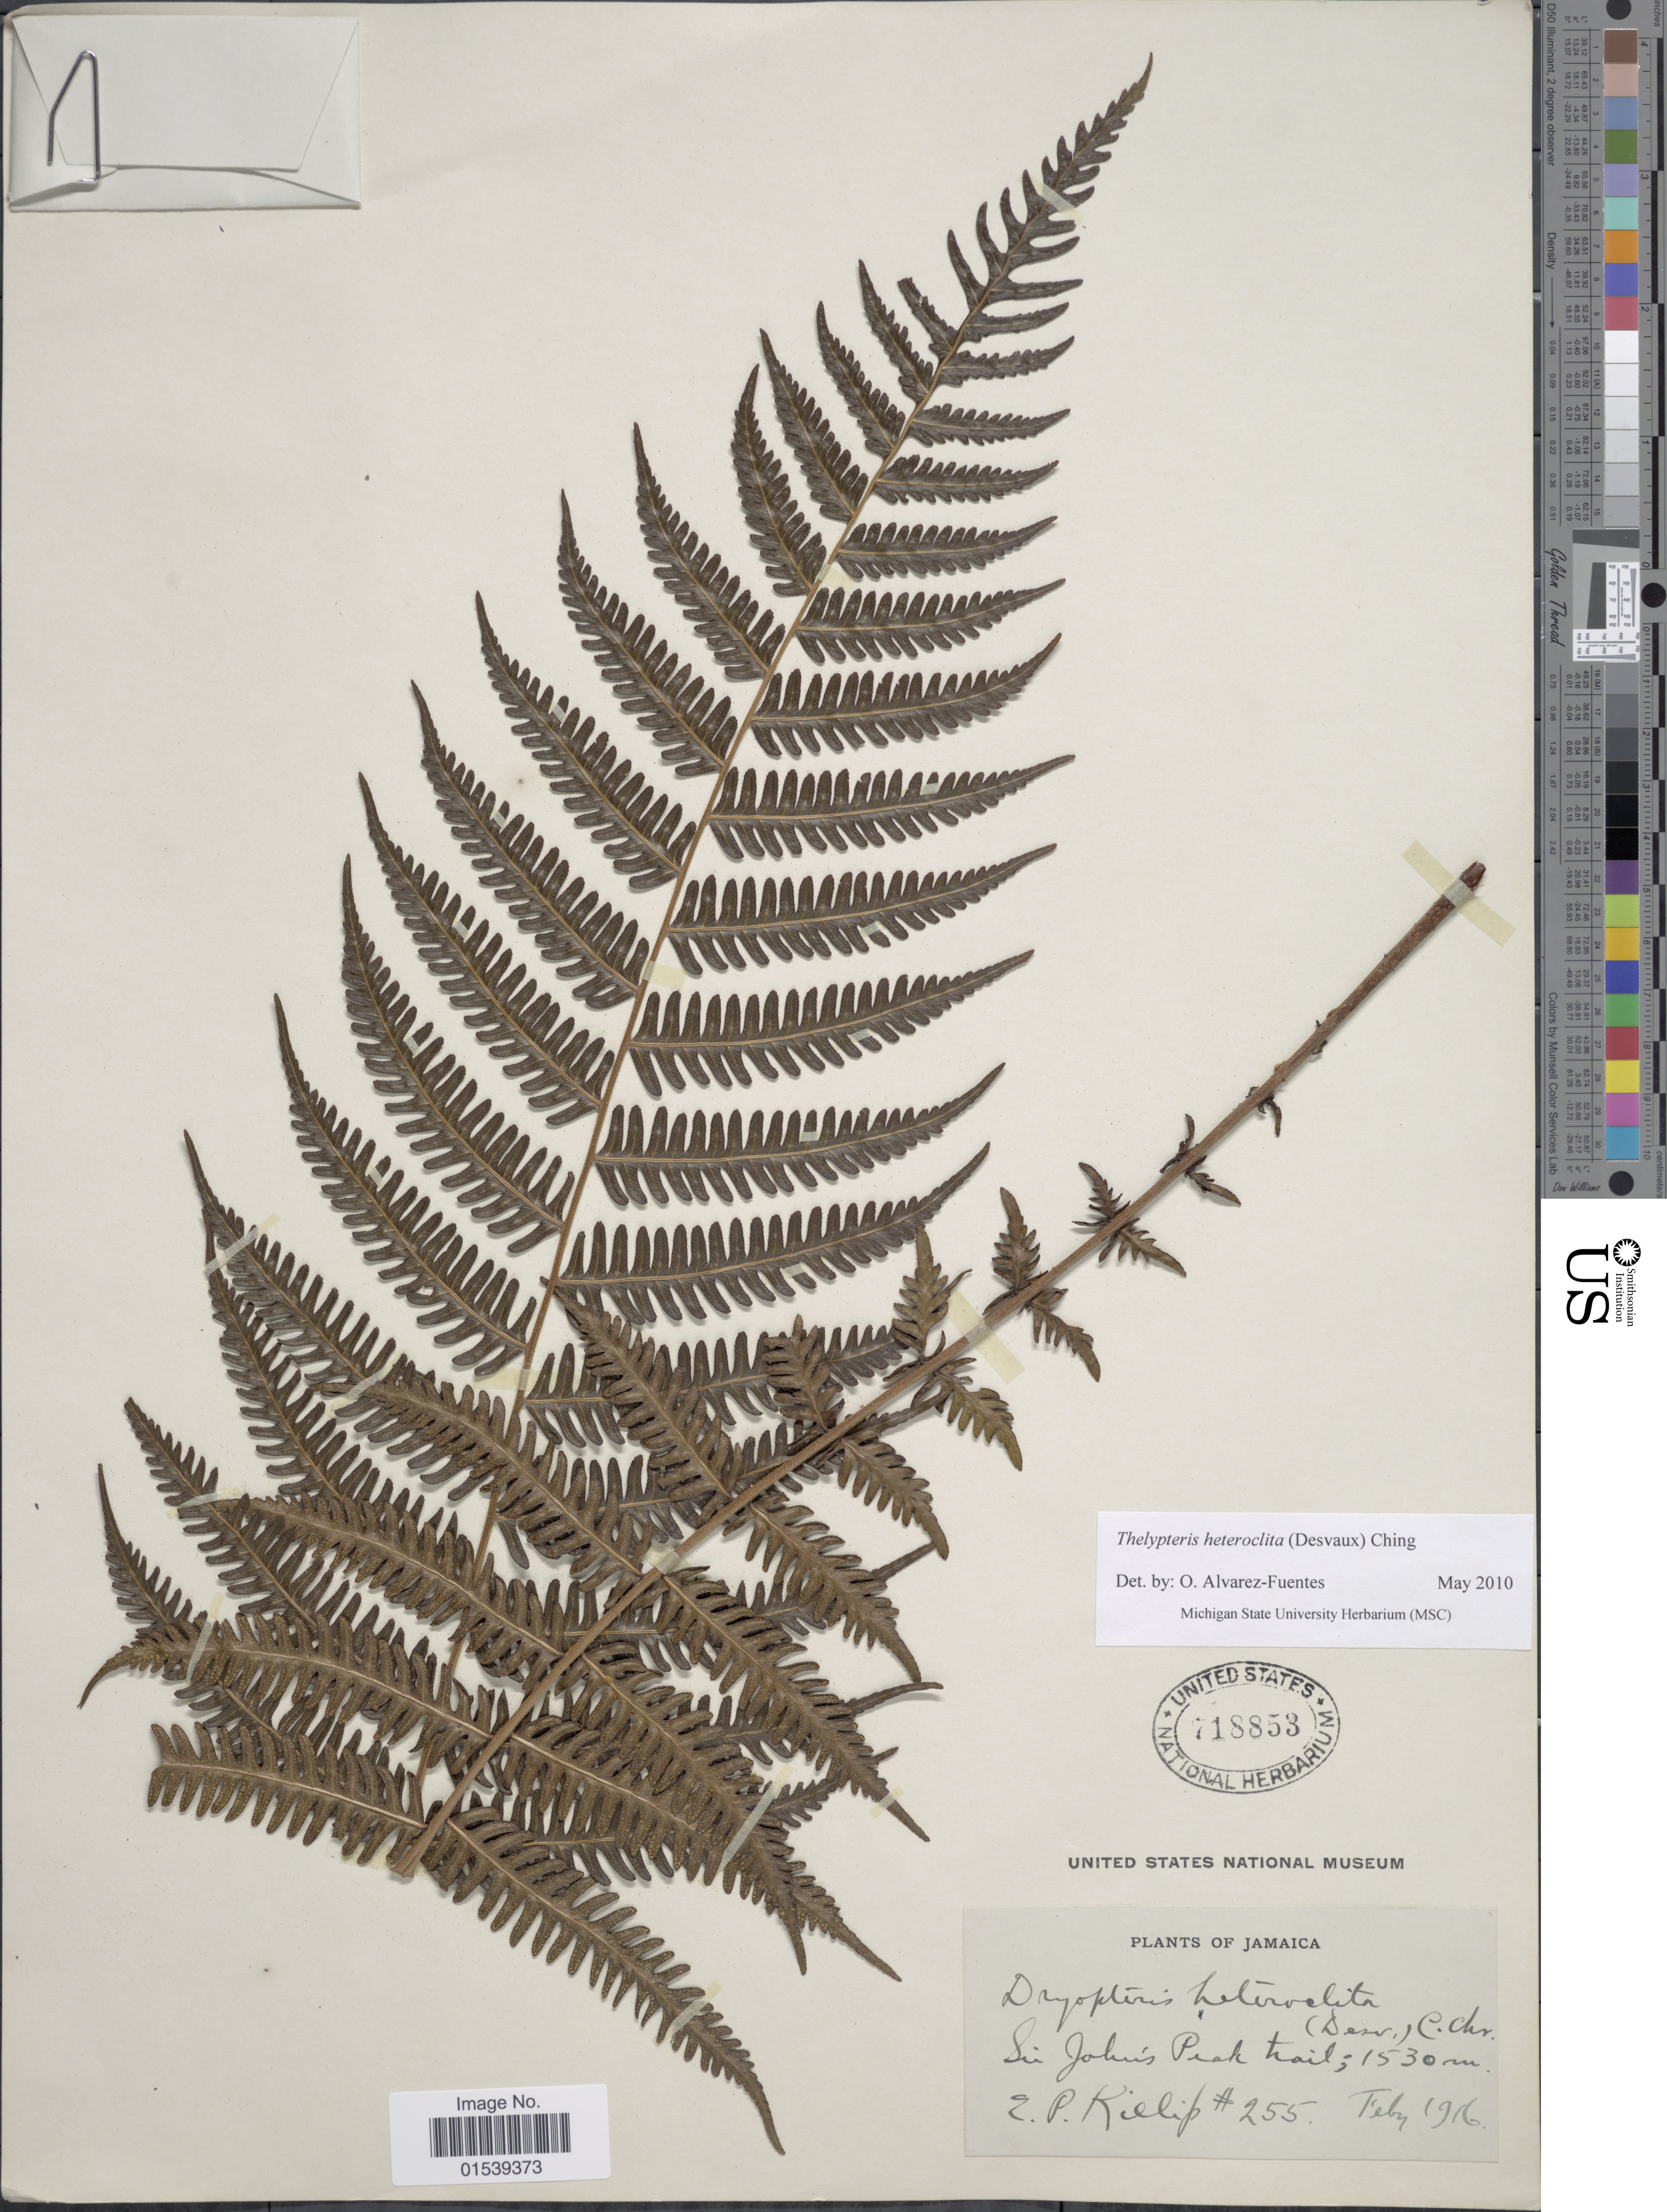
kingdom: Plantae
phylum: Tracheophyta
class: Polypodiopsida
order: Polypodiales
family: Thelypteridaceae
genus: Amauropelta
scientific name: Amauropelta heteroclita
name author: (Desv.) Pic. Serm.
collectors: E. P. Killip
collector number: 255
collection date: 1916-05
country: Jamaica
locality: Sir John's Peak trail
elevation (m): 1530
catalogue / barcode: US 718853